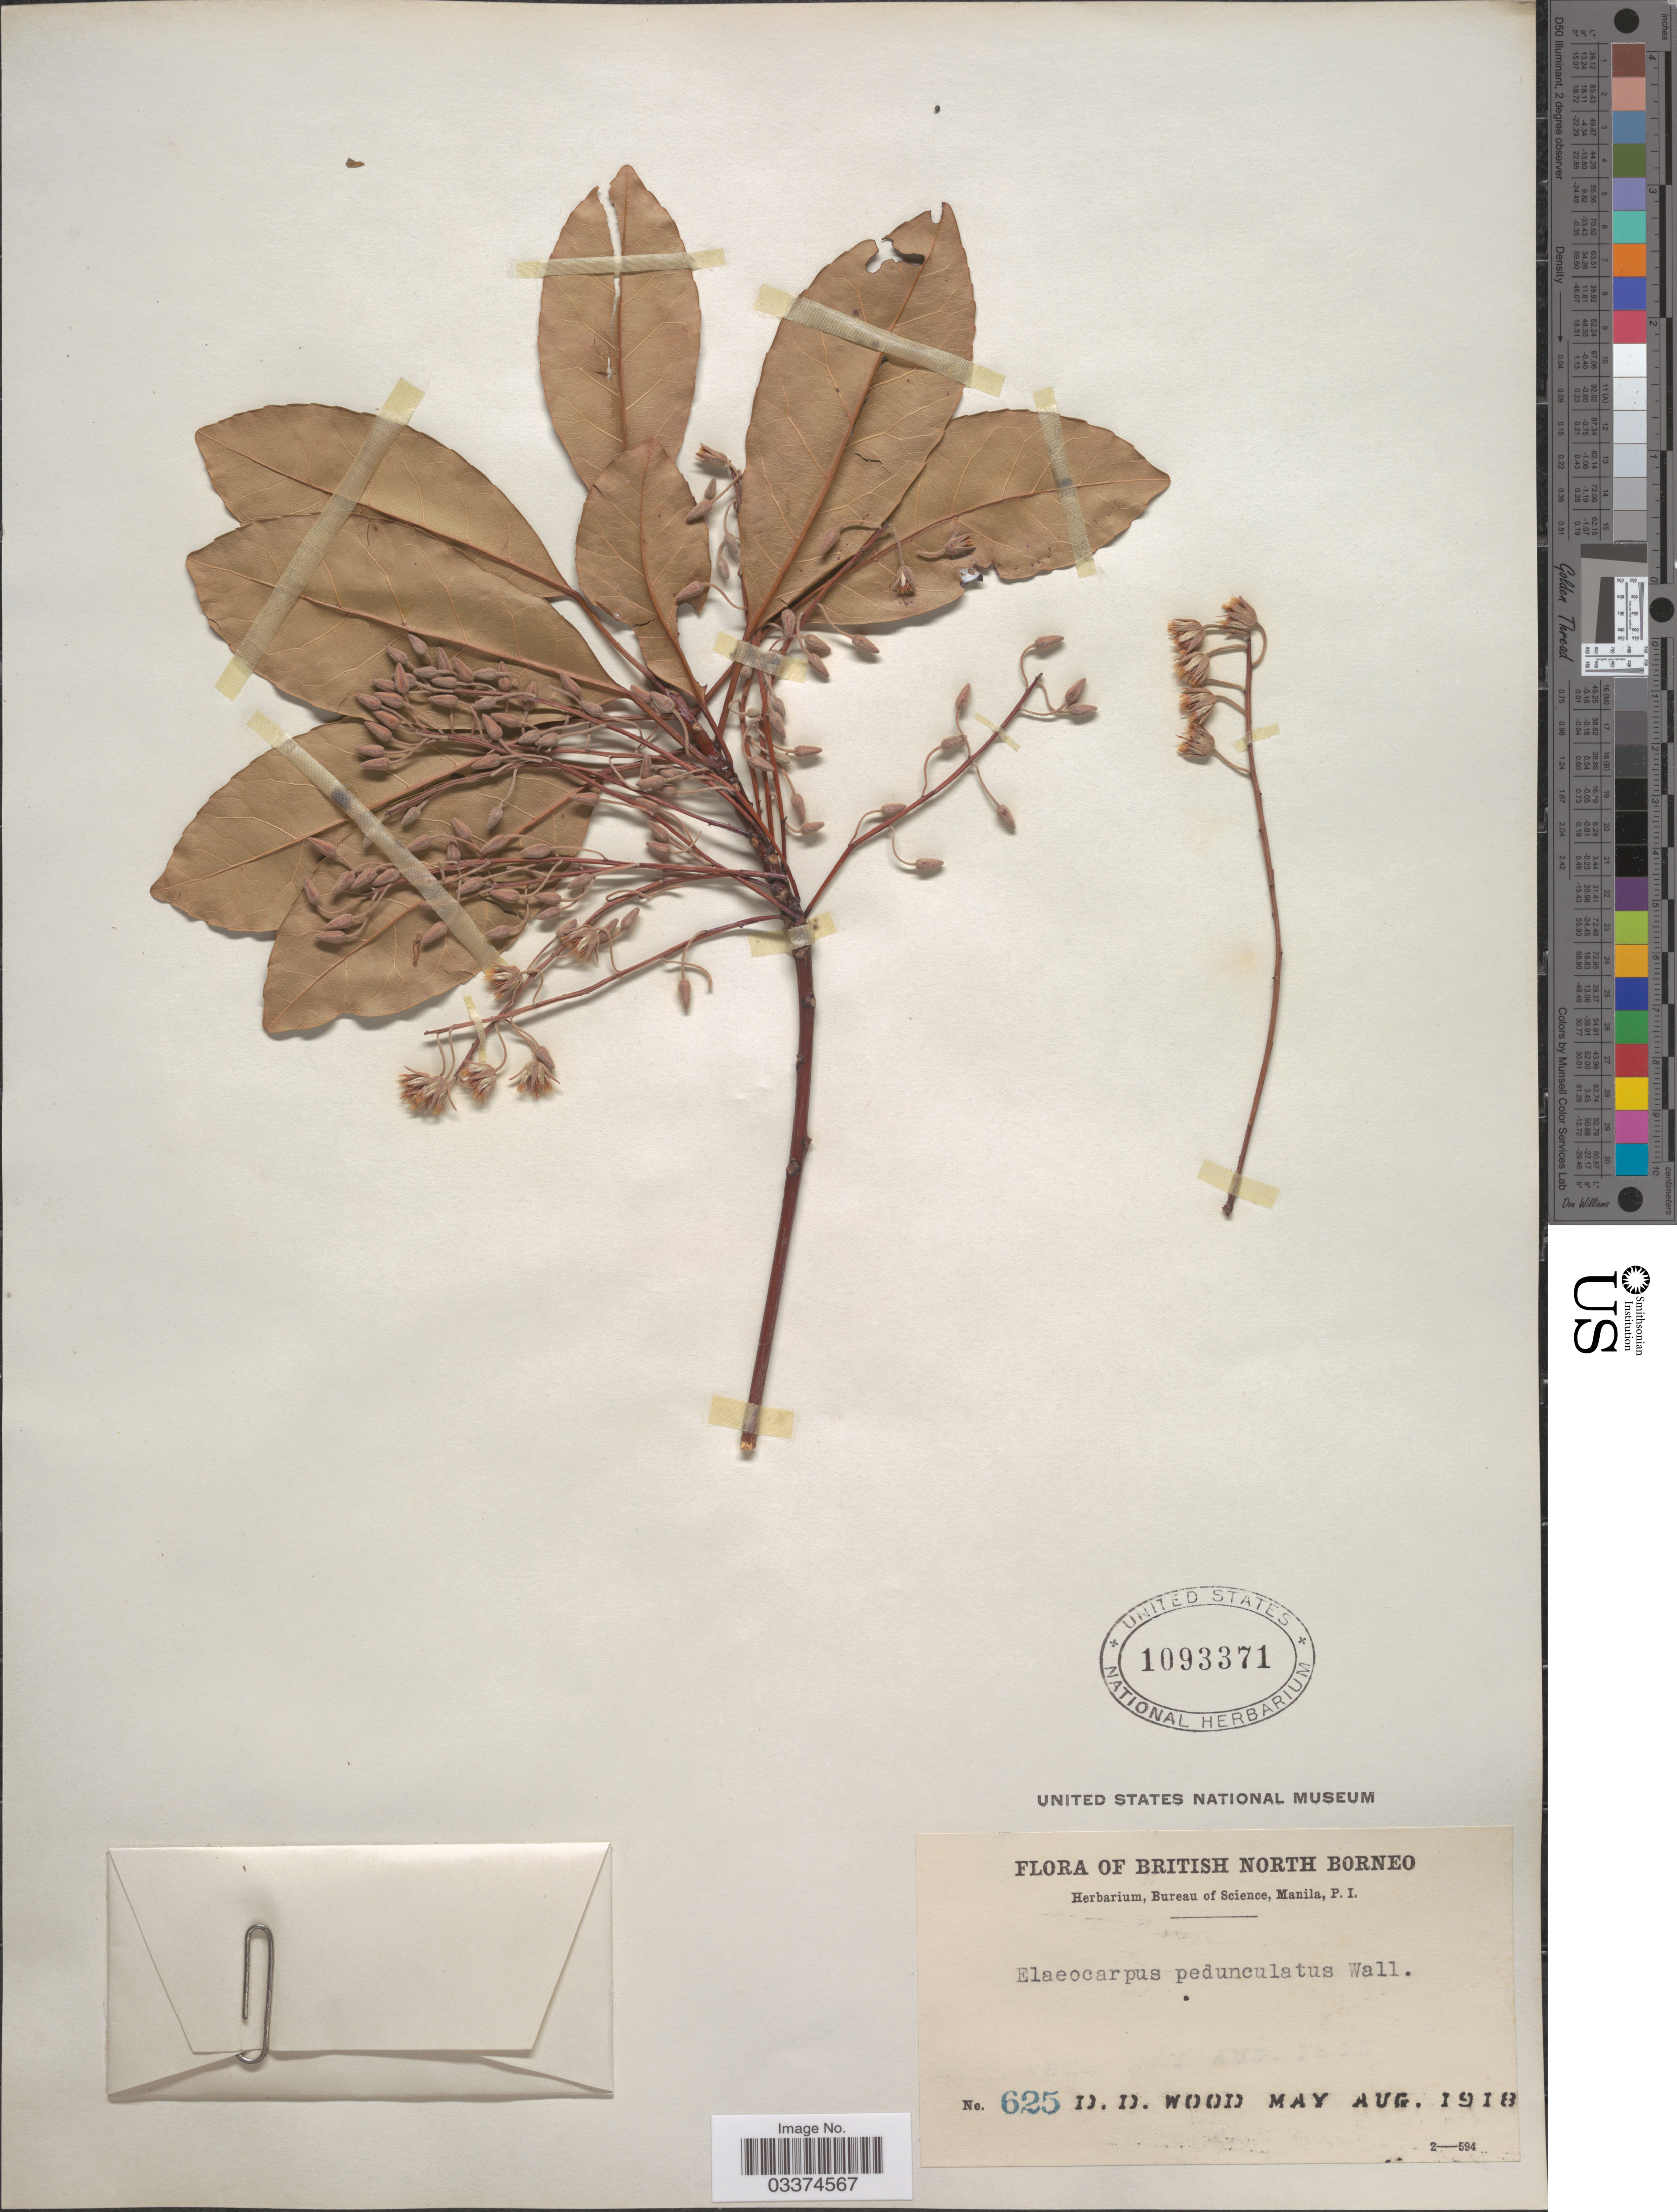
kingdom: Plantae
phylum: Tracheophyta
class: Magnoliopsida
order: Oxalidales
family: Elaeocarpaceae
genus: Elaeocarpus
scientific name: Elaeocarpus pedunculatus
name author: Wall.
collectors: D. Wood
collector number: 625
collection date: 1918-05/1918-08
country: Malaysia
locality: British North Borneo.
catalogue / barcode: US 1093371